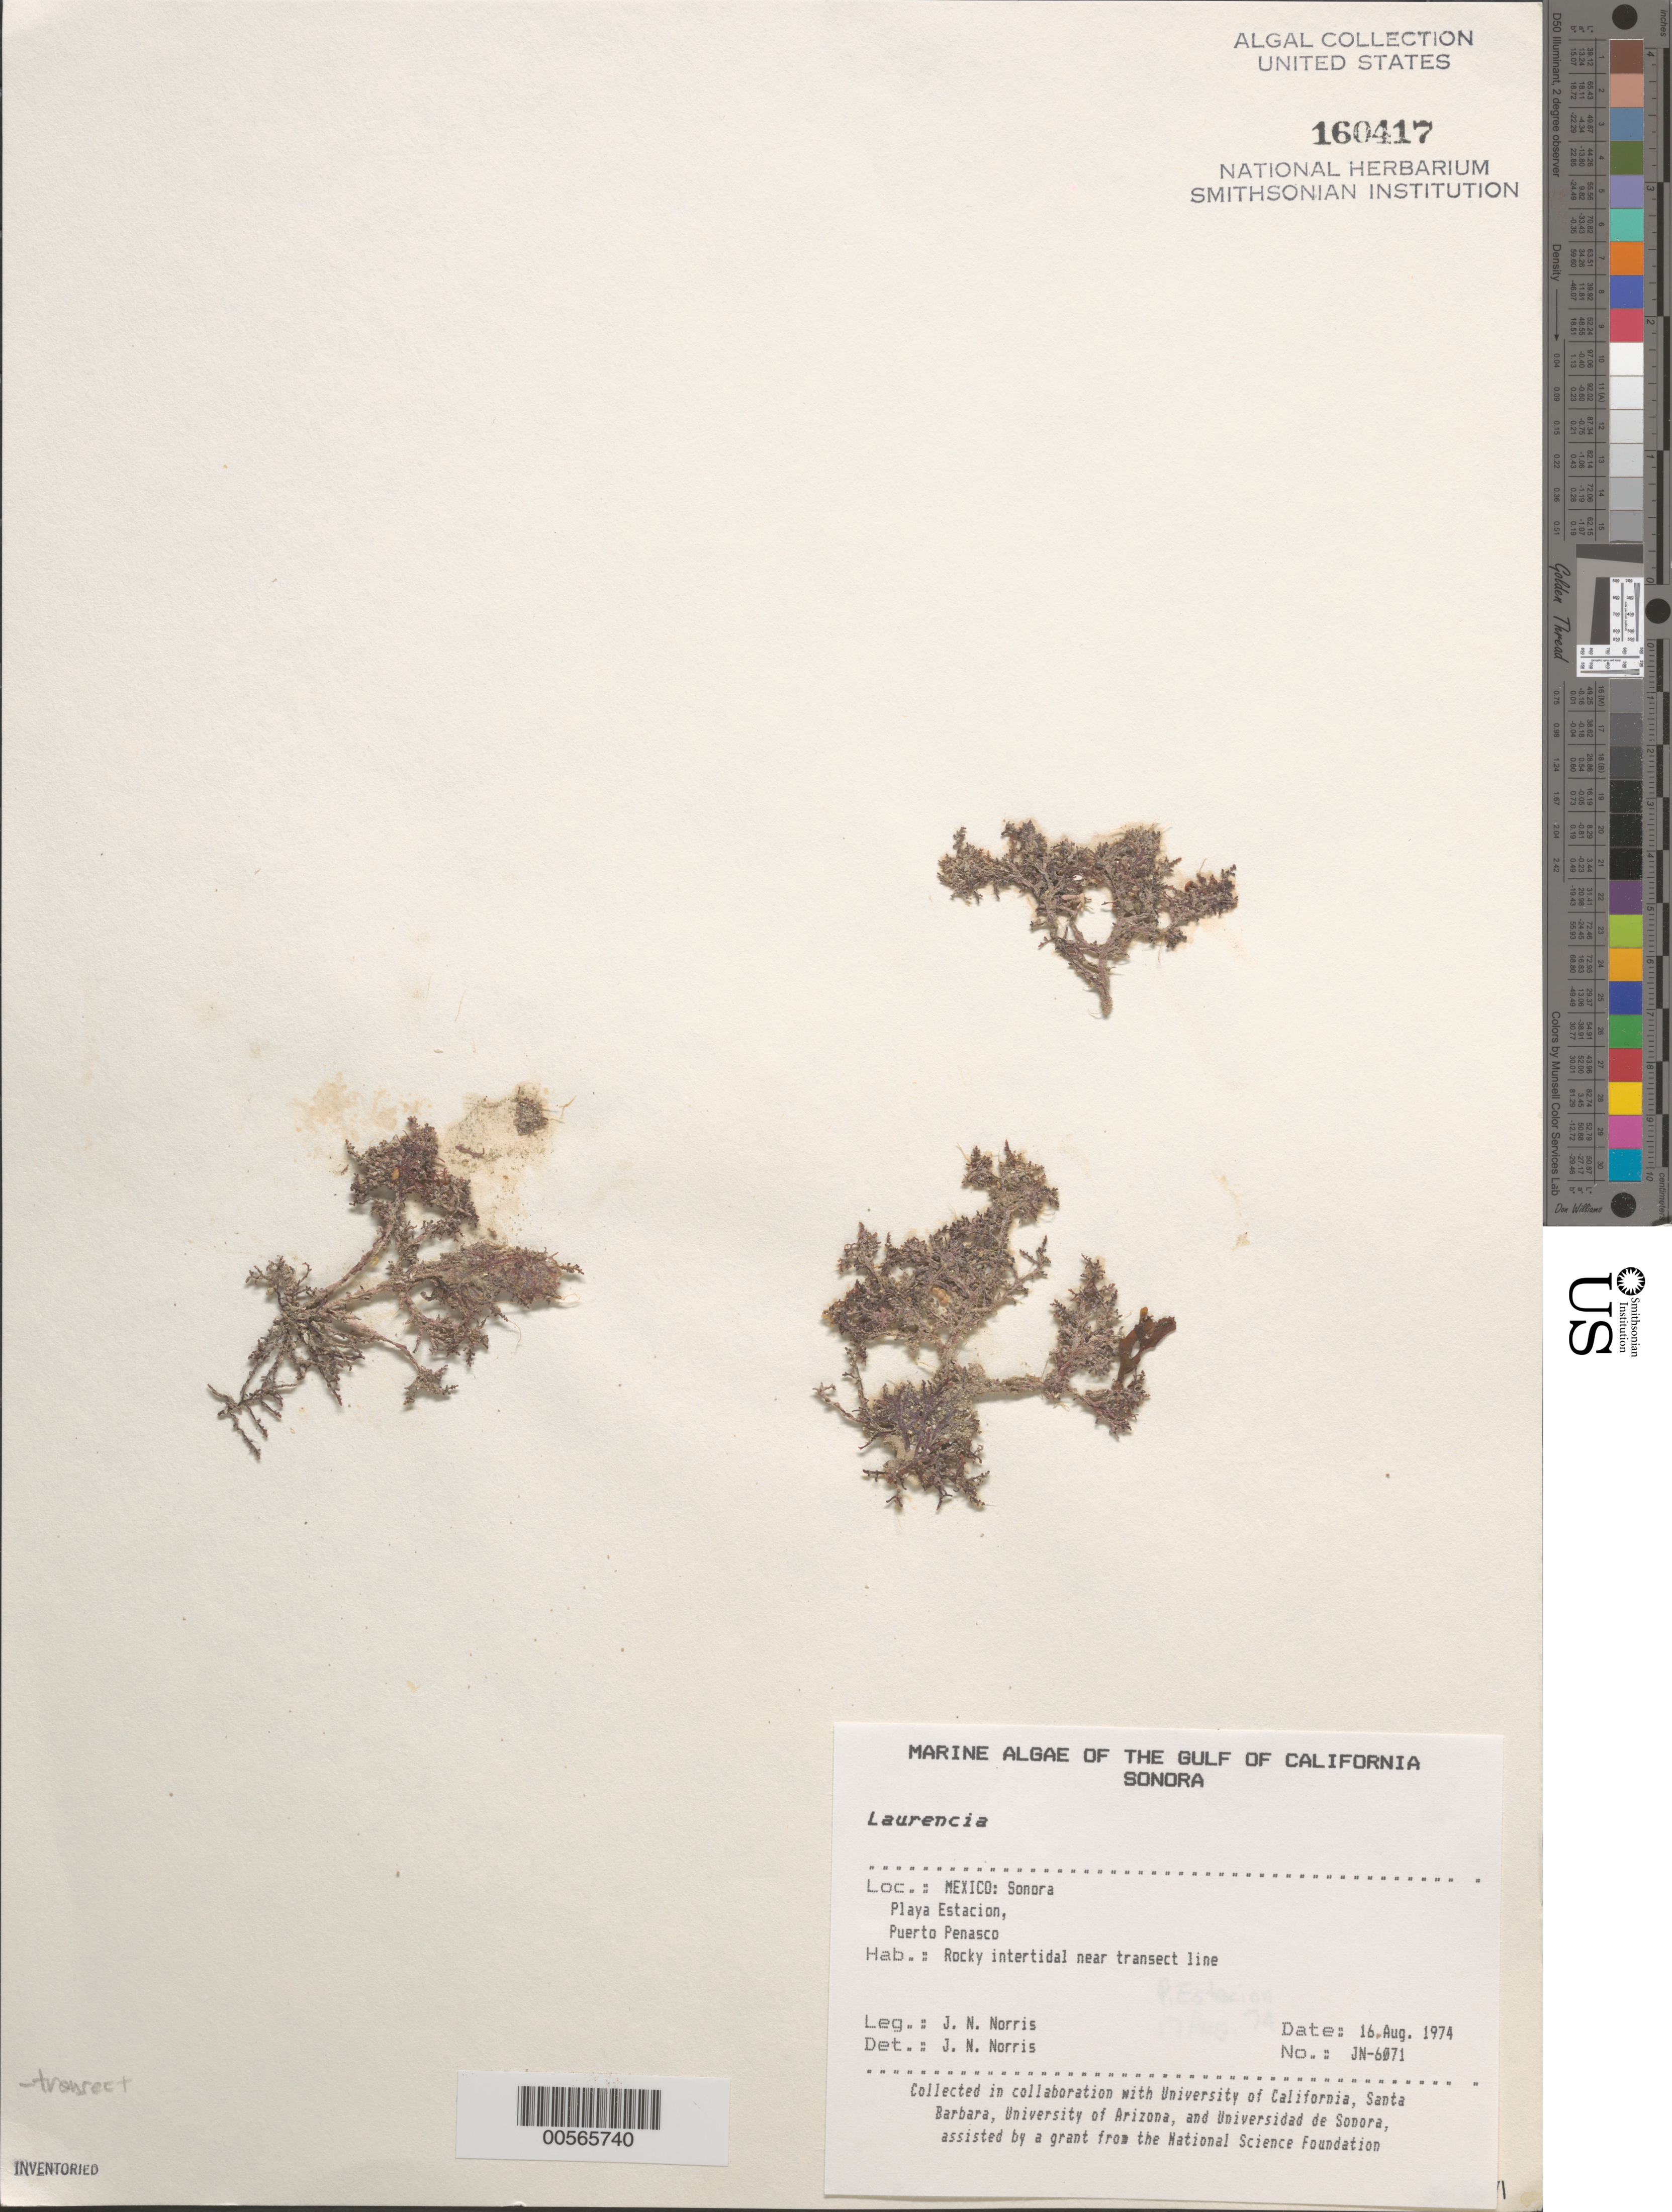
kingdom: Plantae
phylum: Rhodophyta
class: Florideophyceae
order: Ceramiales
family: Rhodomelaceae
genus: Laurencia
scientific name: Laurencia sp.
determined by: Norris, James N.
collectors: J. N. Norris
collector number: JN-6071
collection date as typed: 16 Aug 1974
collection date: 1974-08-16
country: Mexico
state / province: Sonora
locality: Playa Estacion, Puerto Penasco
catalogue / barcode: US 160417